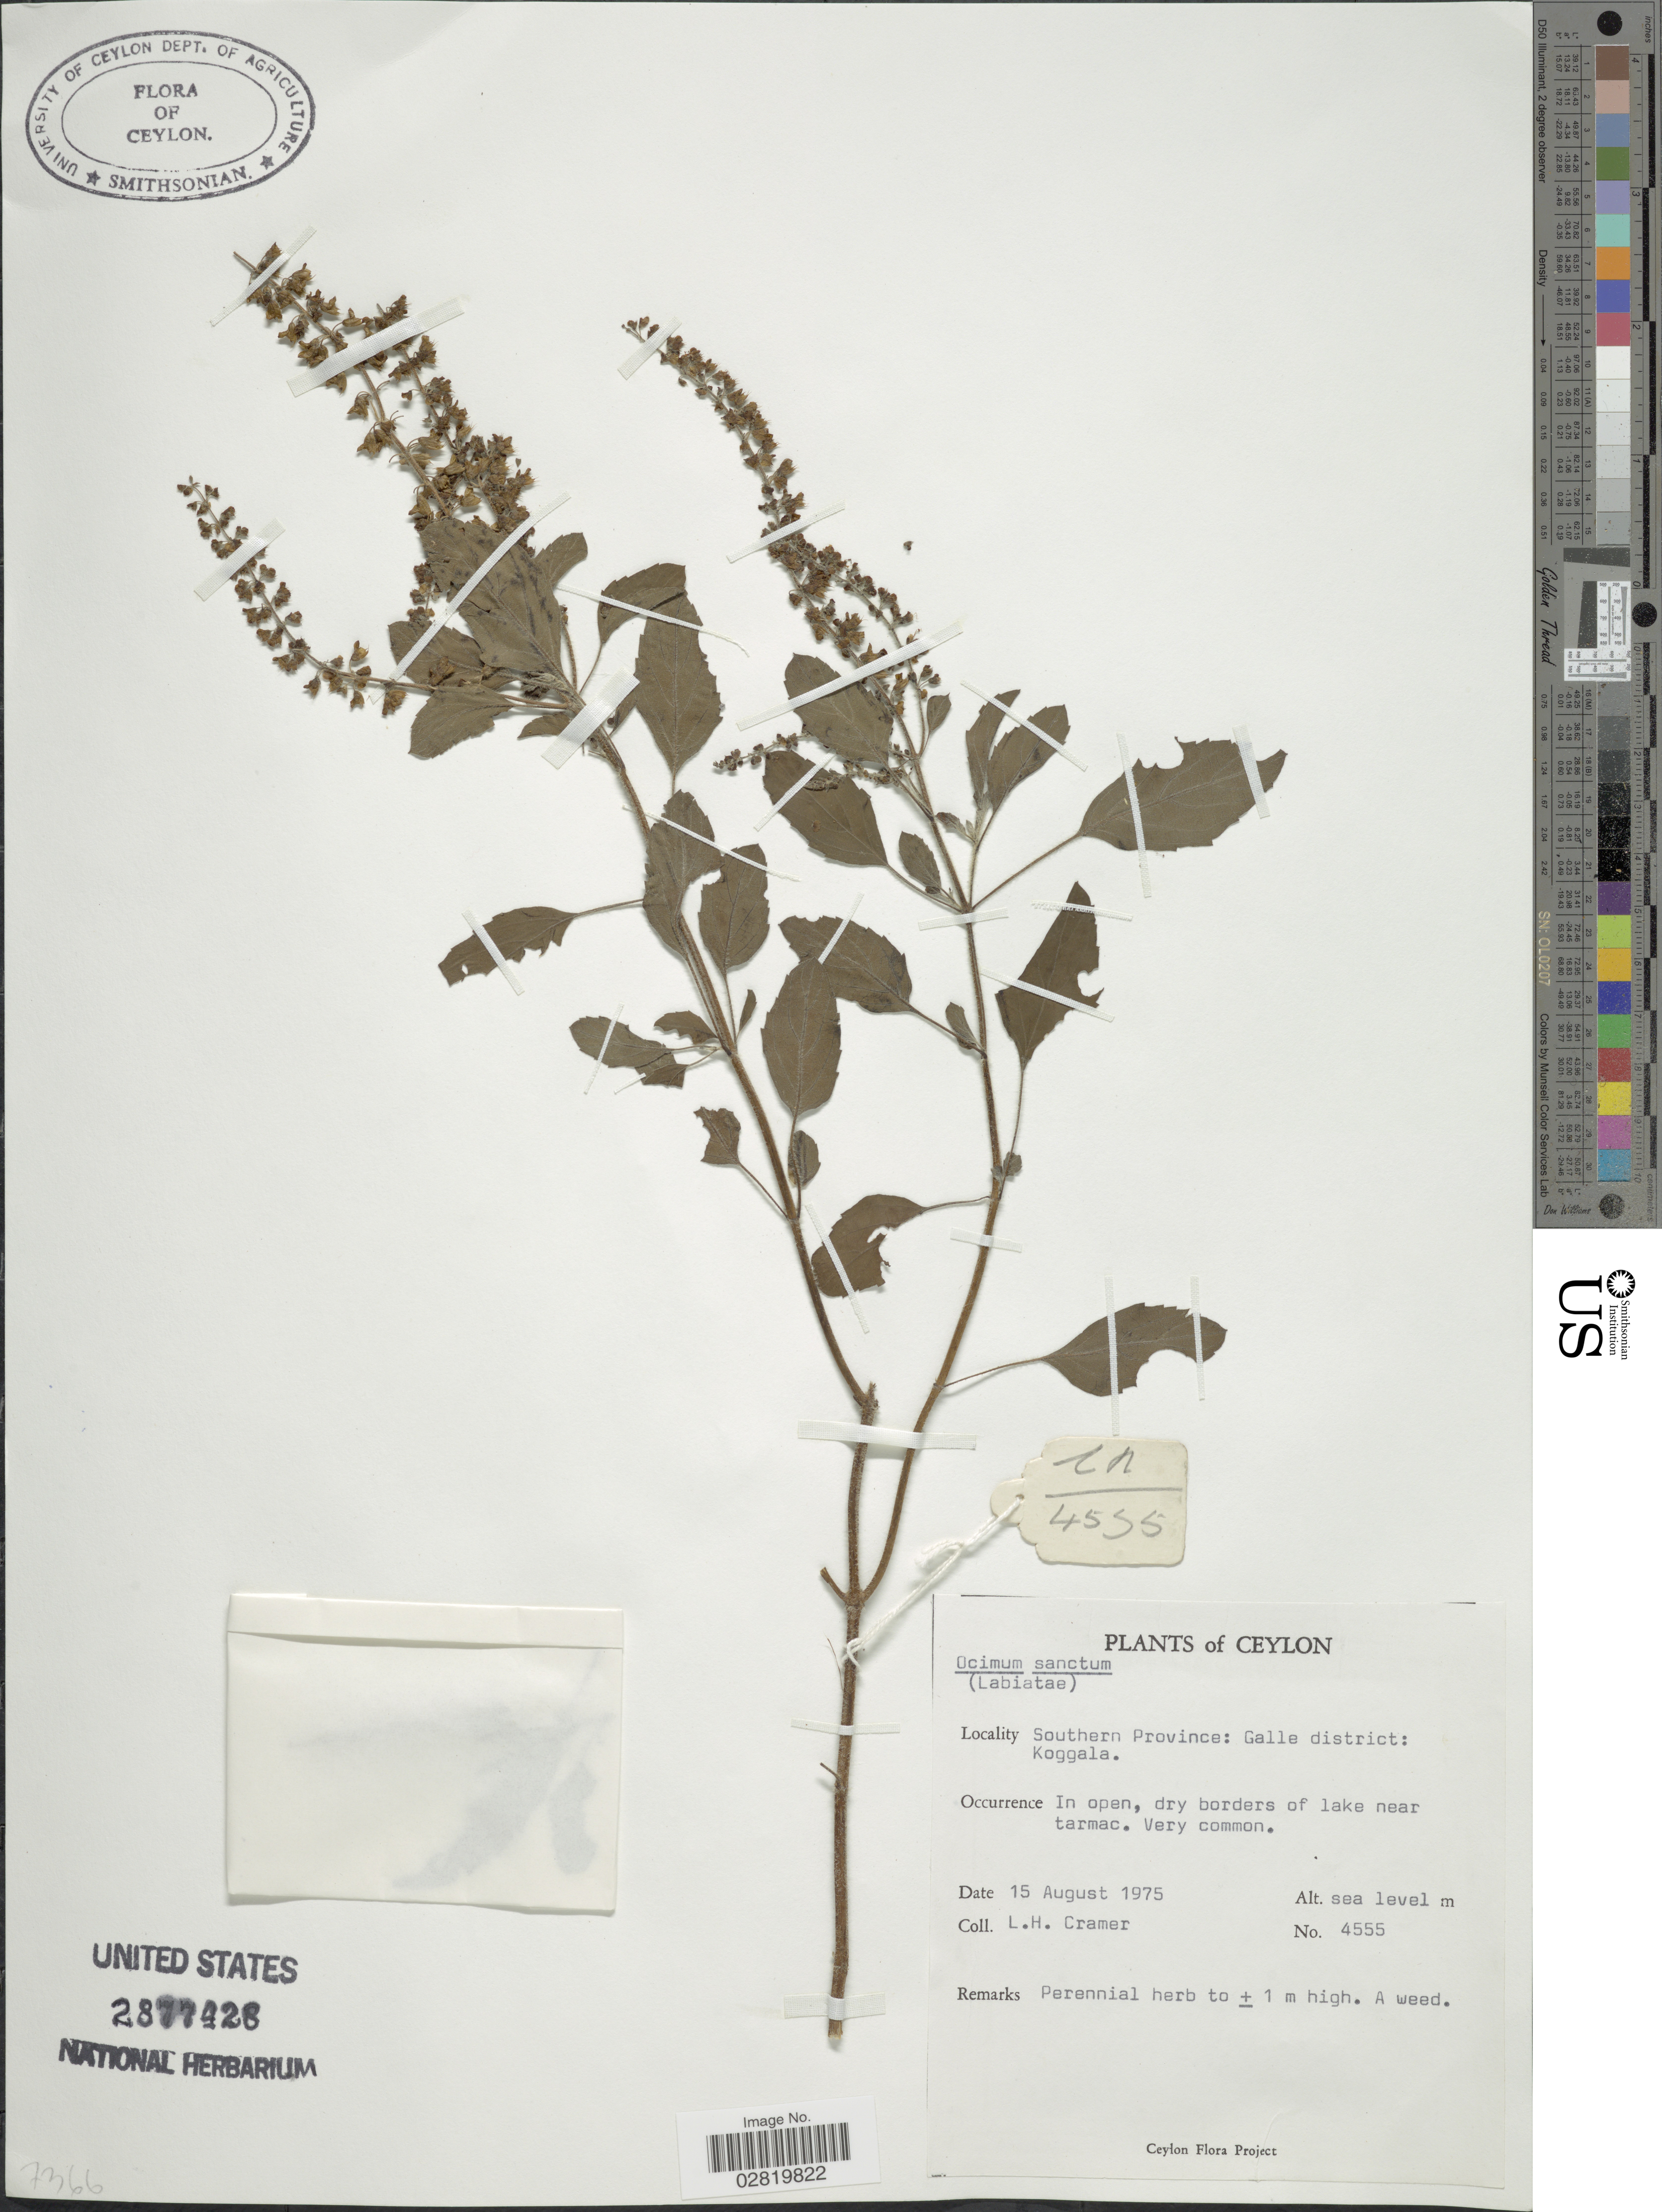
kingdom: Plantae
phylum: Tracheophyta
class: Magnoliopsida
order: Lamiales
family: Lamiaceae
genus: Ocimum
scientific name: Ocimum sanctum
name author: L.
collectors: L. H. Cramer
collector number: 4555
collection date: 1975-08-15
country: Sri Lanka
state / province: Southern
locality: Ceylon, Southern Province: Galle district: Koggala.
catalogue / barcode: US 2877428